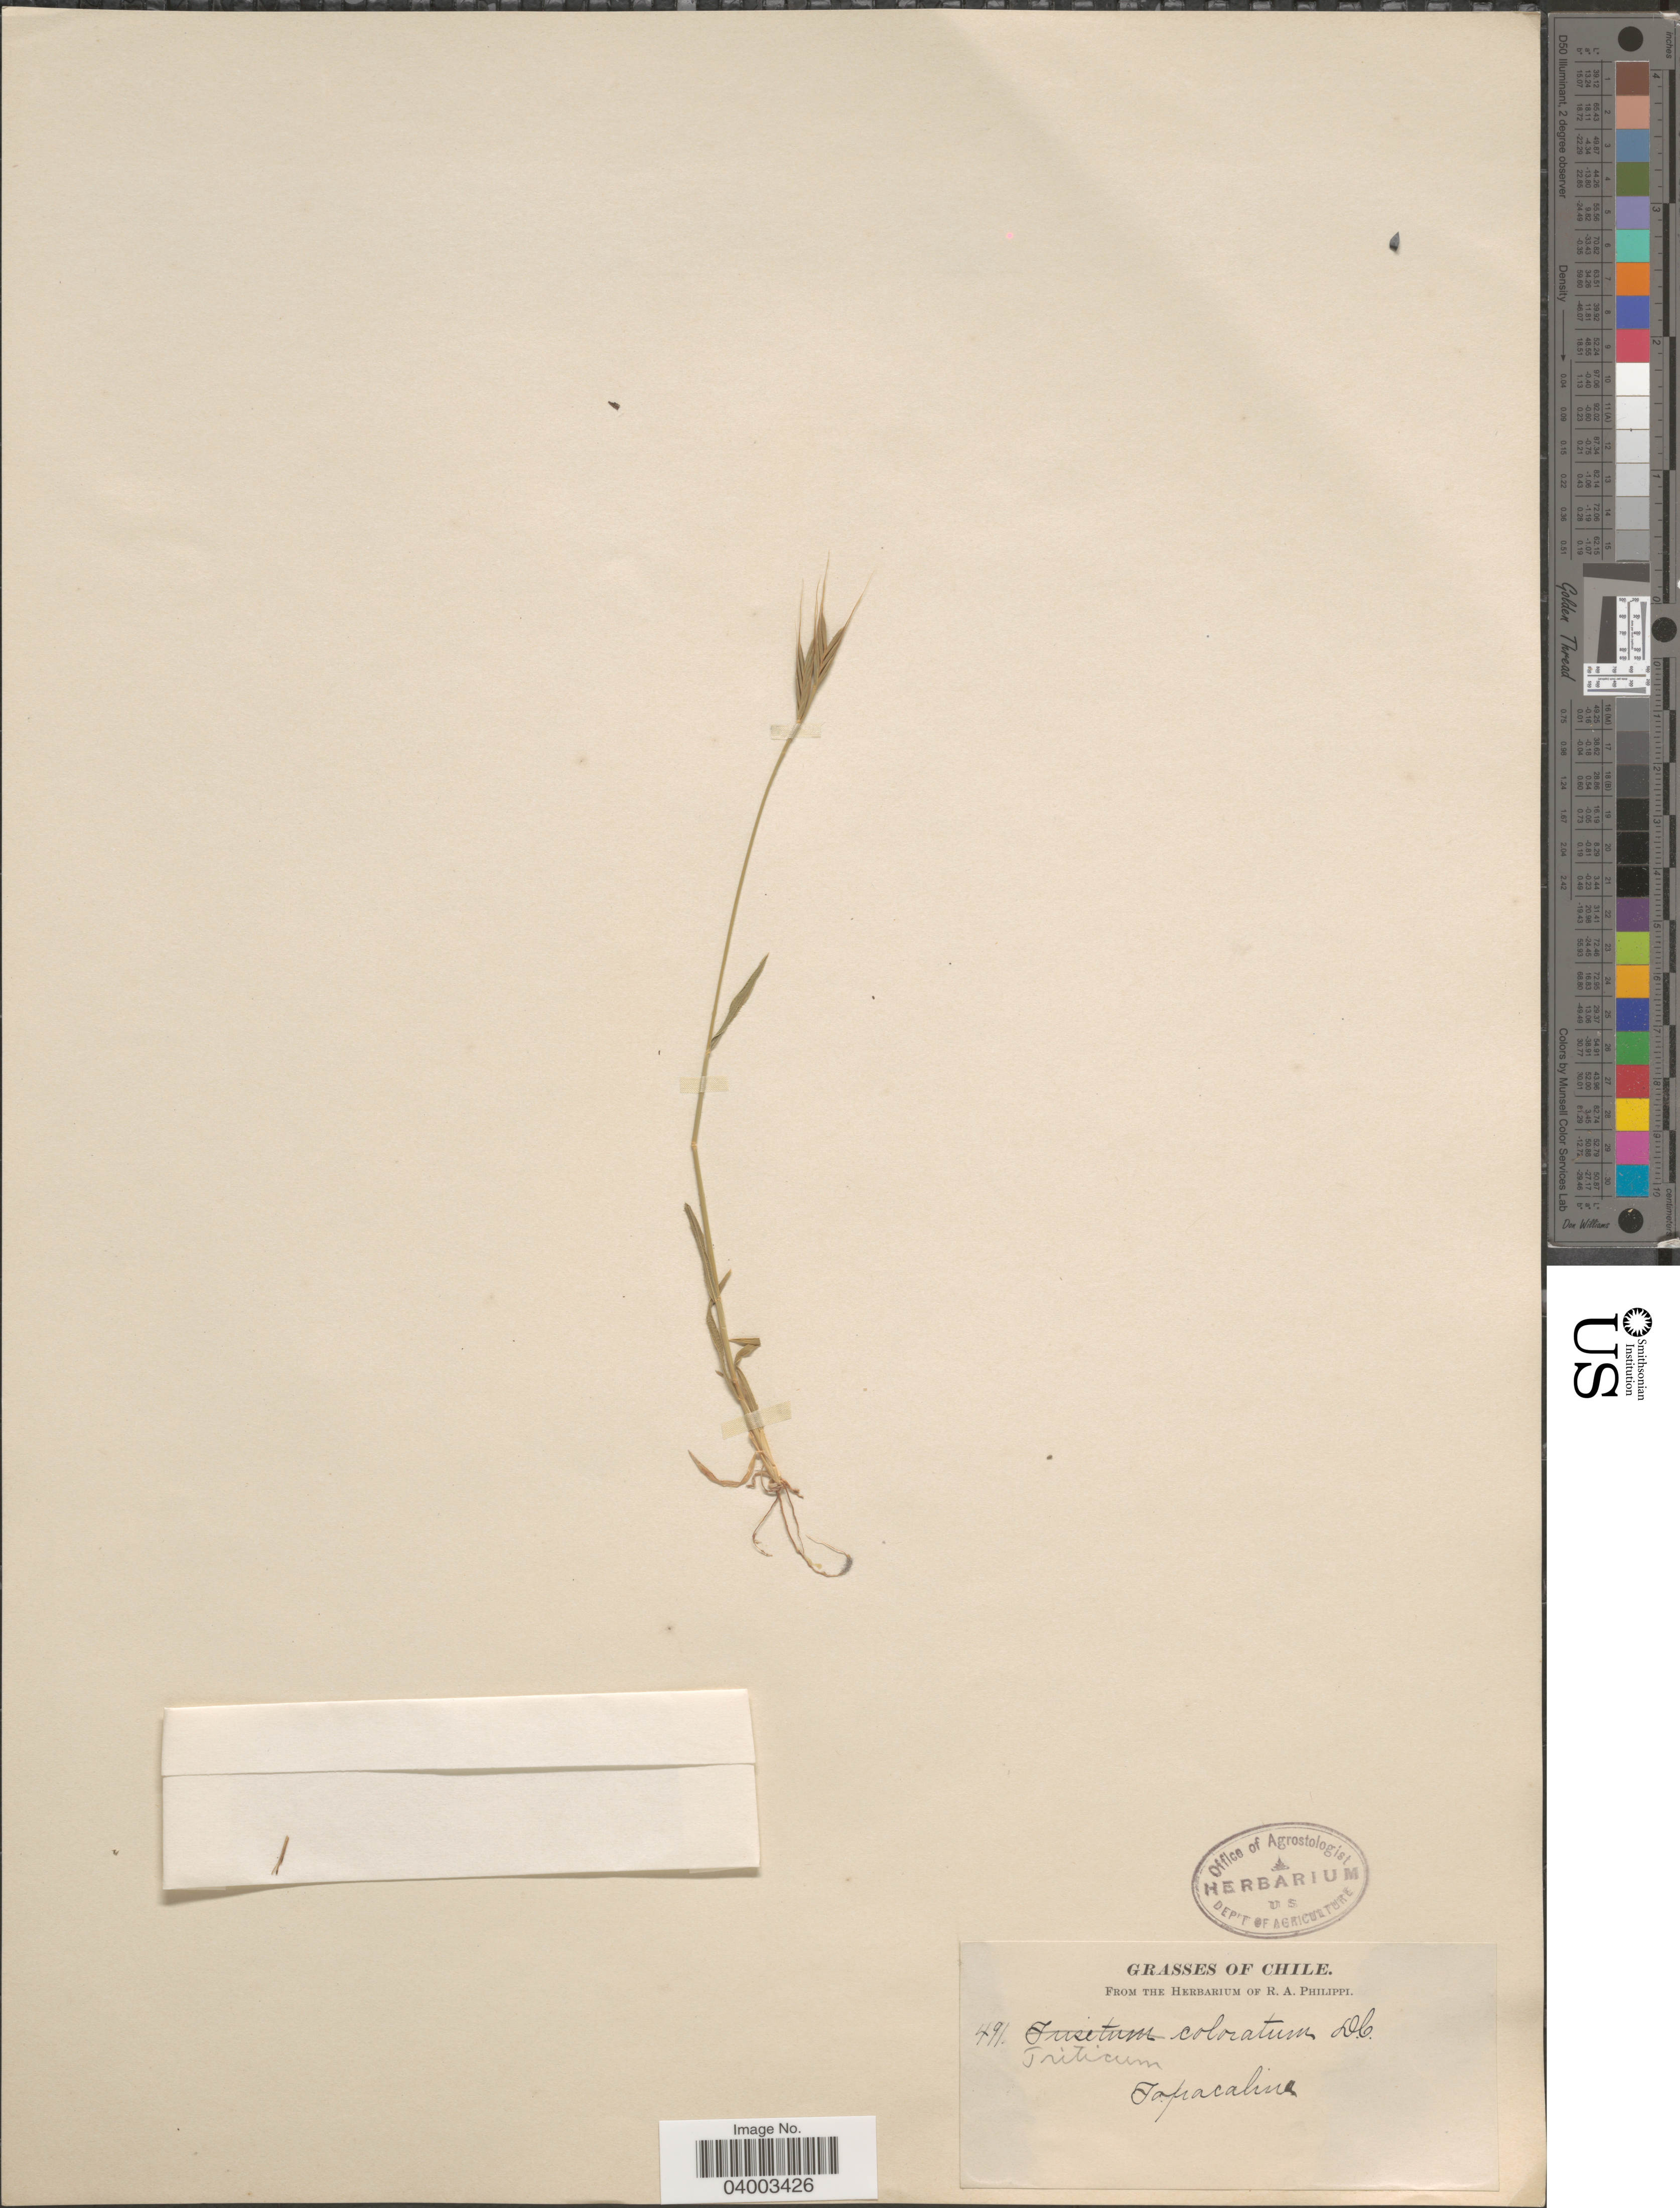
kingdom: Plantae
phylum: Tracheophyta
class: Liliopsida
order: Poales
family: Poaceae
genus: Brachypodium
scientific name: Brachypodium mexicanum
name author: (Roem. & Schult.) Link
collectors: ex. herb. R.A. Philippi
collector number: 491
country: Chile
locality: Tapacalina [interpreted].